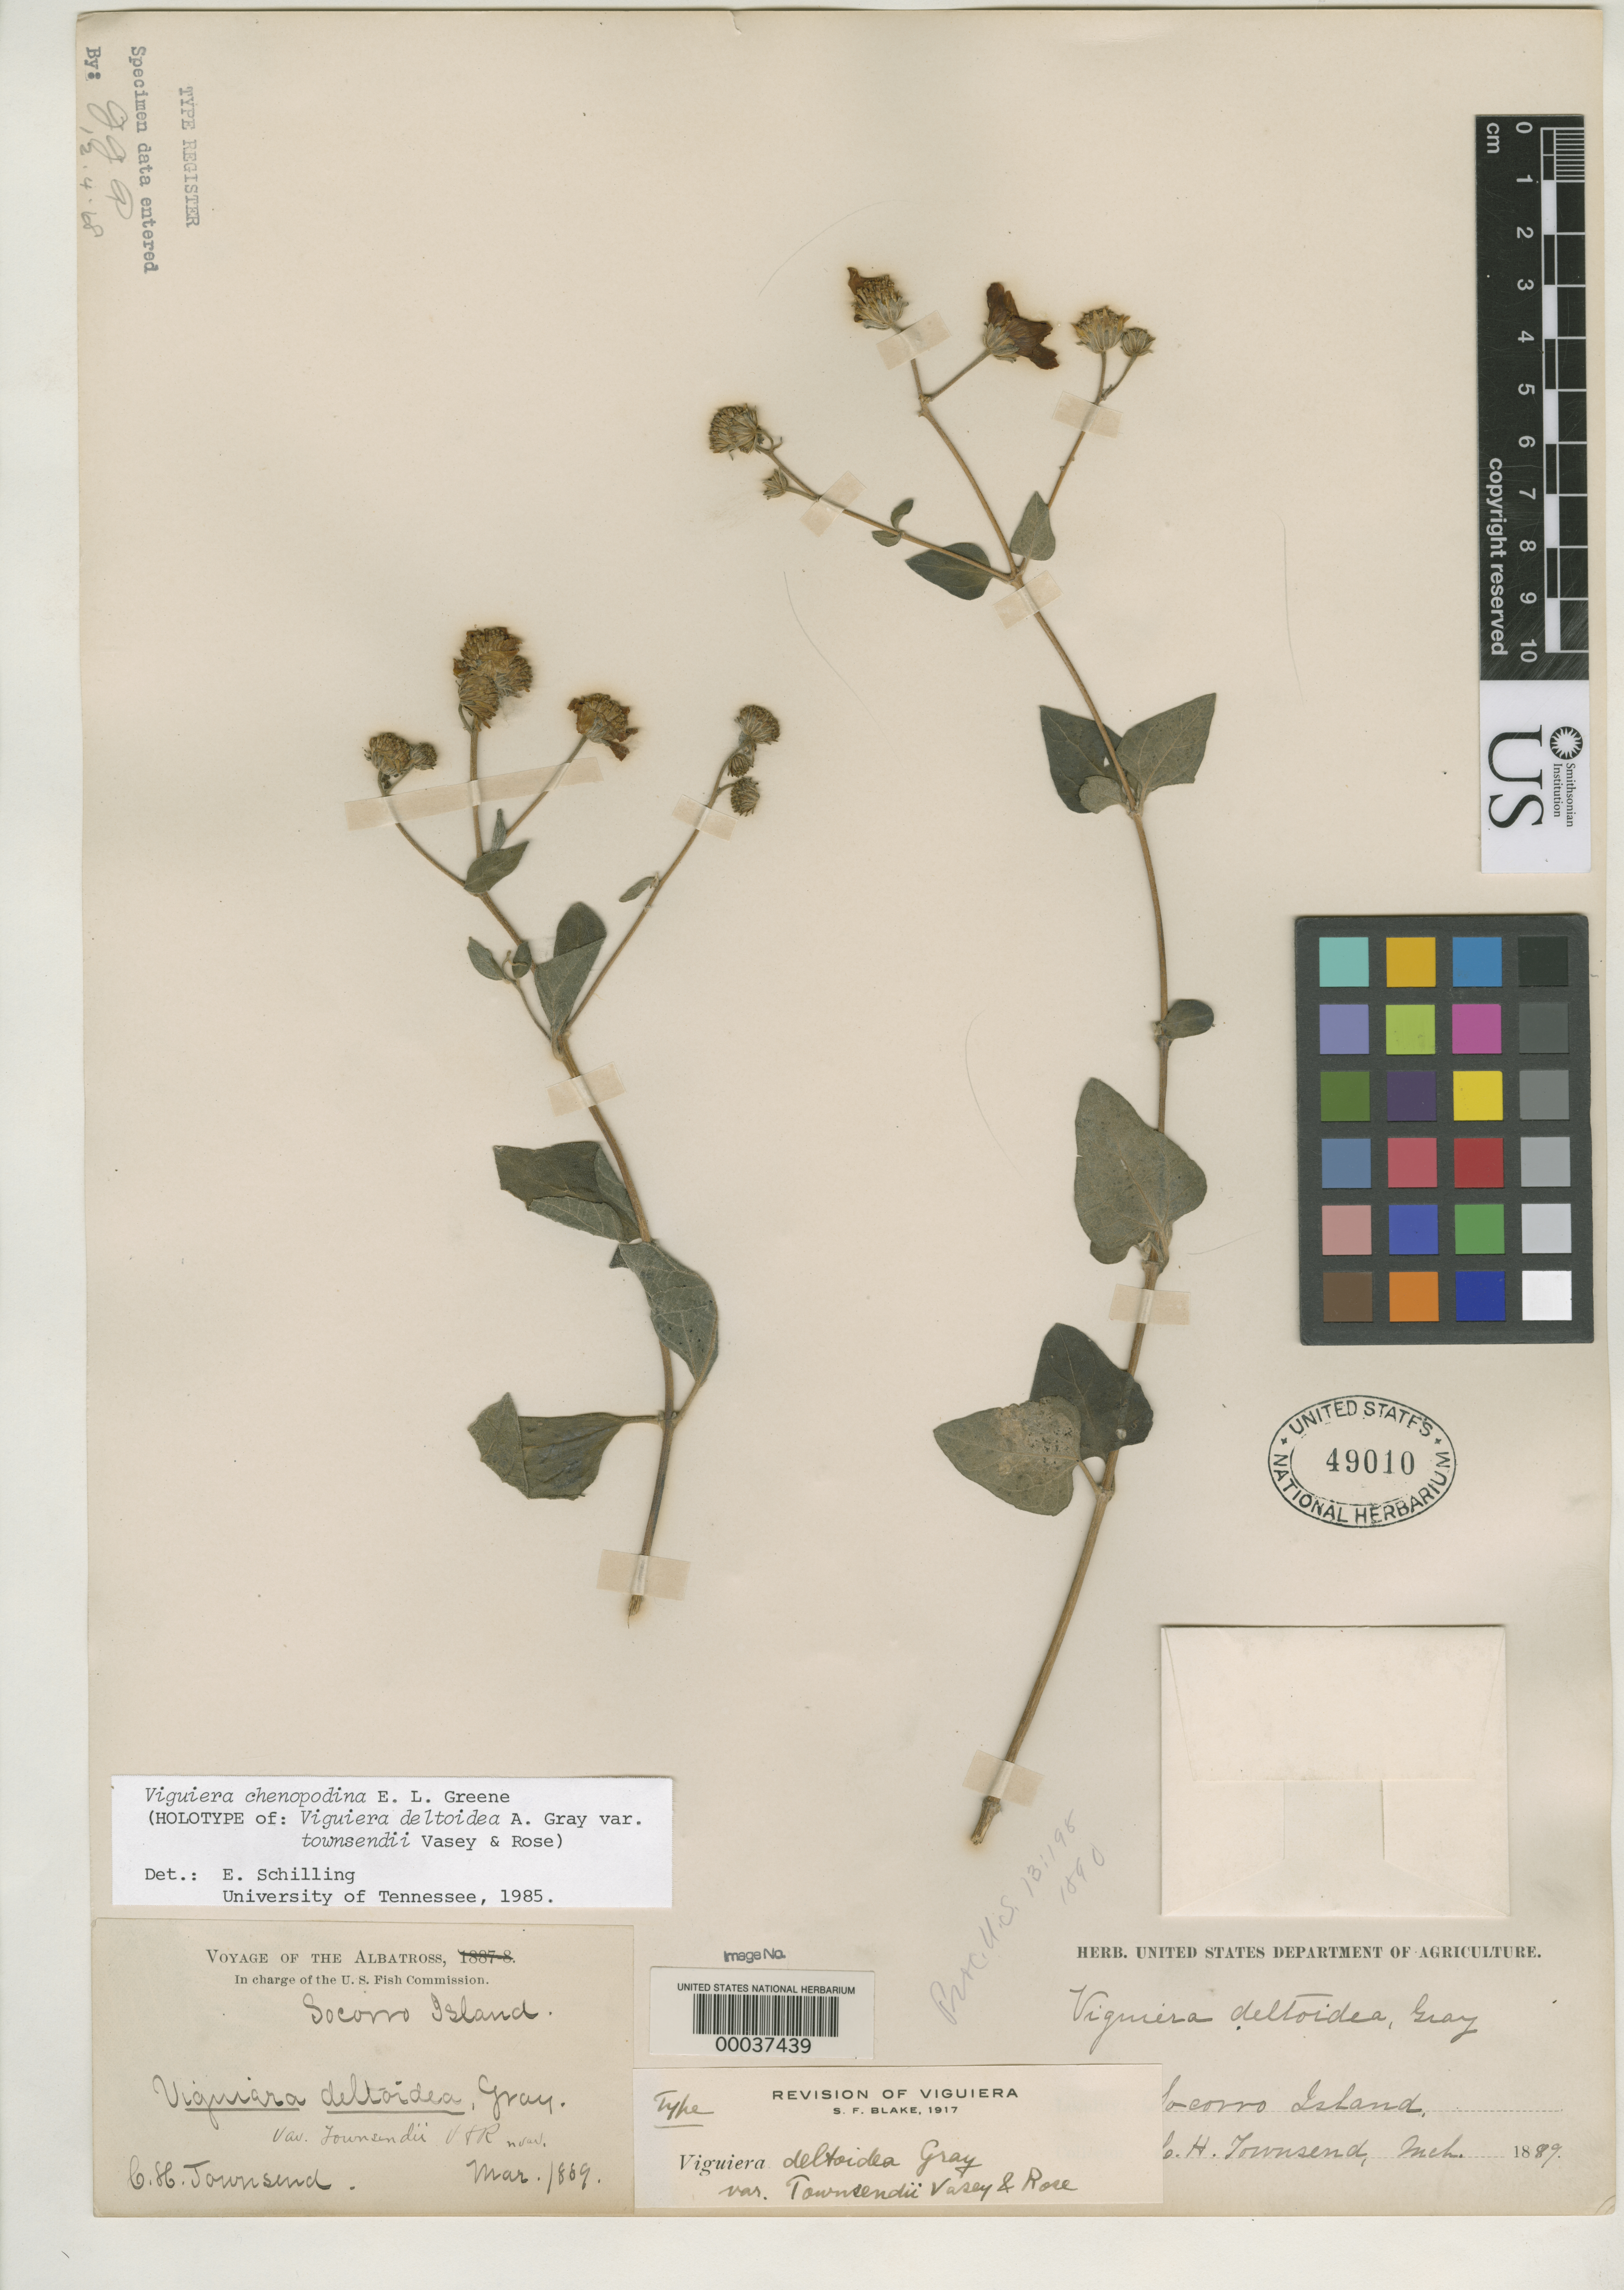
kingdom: Plantae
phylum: Tracheophyta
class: Magnoliopsida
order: Asterales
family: Asteraceae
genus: Viguiera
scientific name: Viguiera deltoidea var. townsendii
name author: Vasey & Rose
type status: Holotype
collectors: C. H. T. Townsend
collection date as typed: Mar 1889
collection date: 1889-03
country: Mexico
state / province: Colima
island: Revillagigedo Islands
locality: Socorro and Clarion Islands.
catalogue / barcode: US 49010